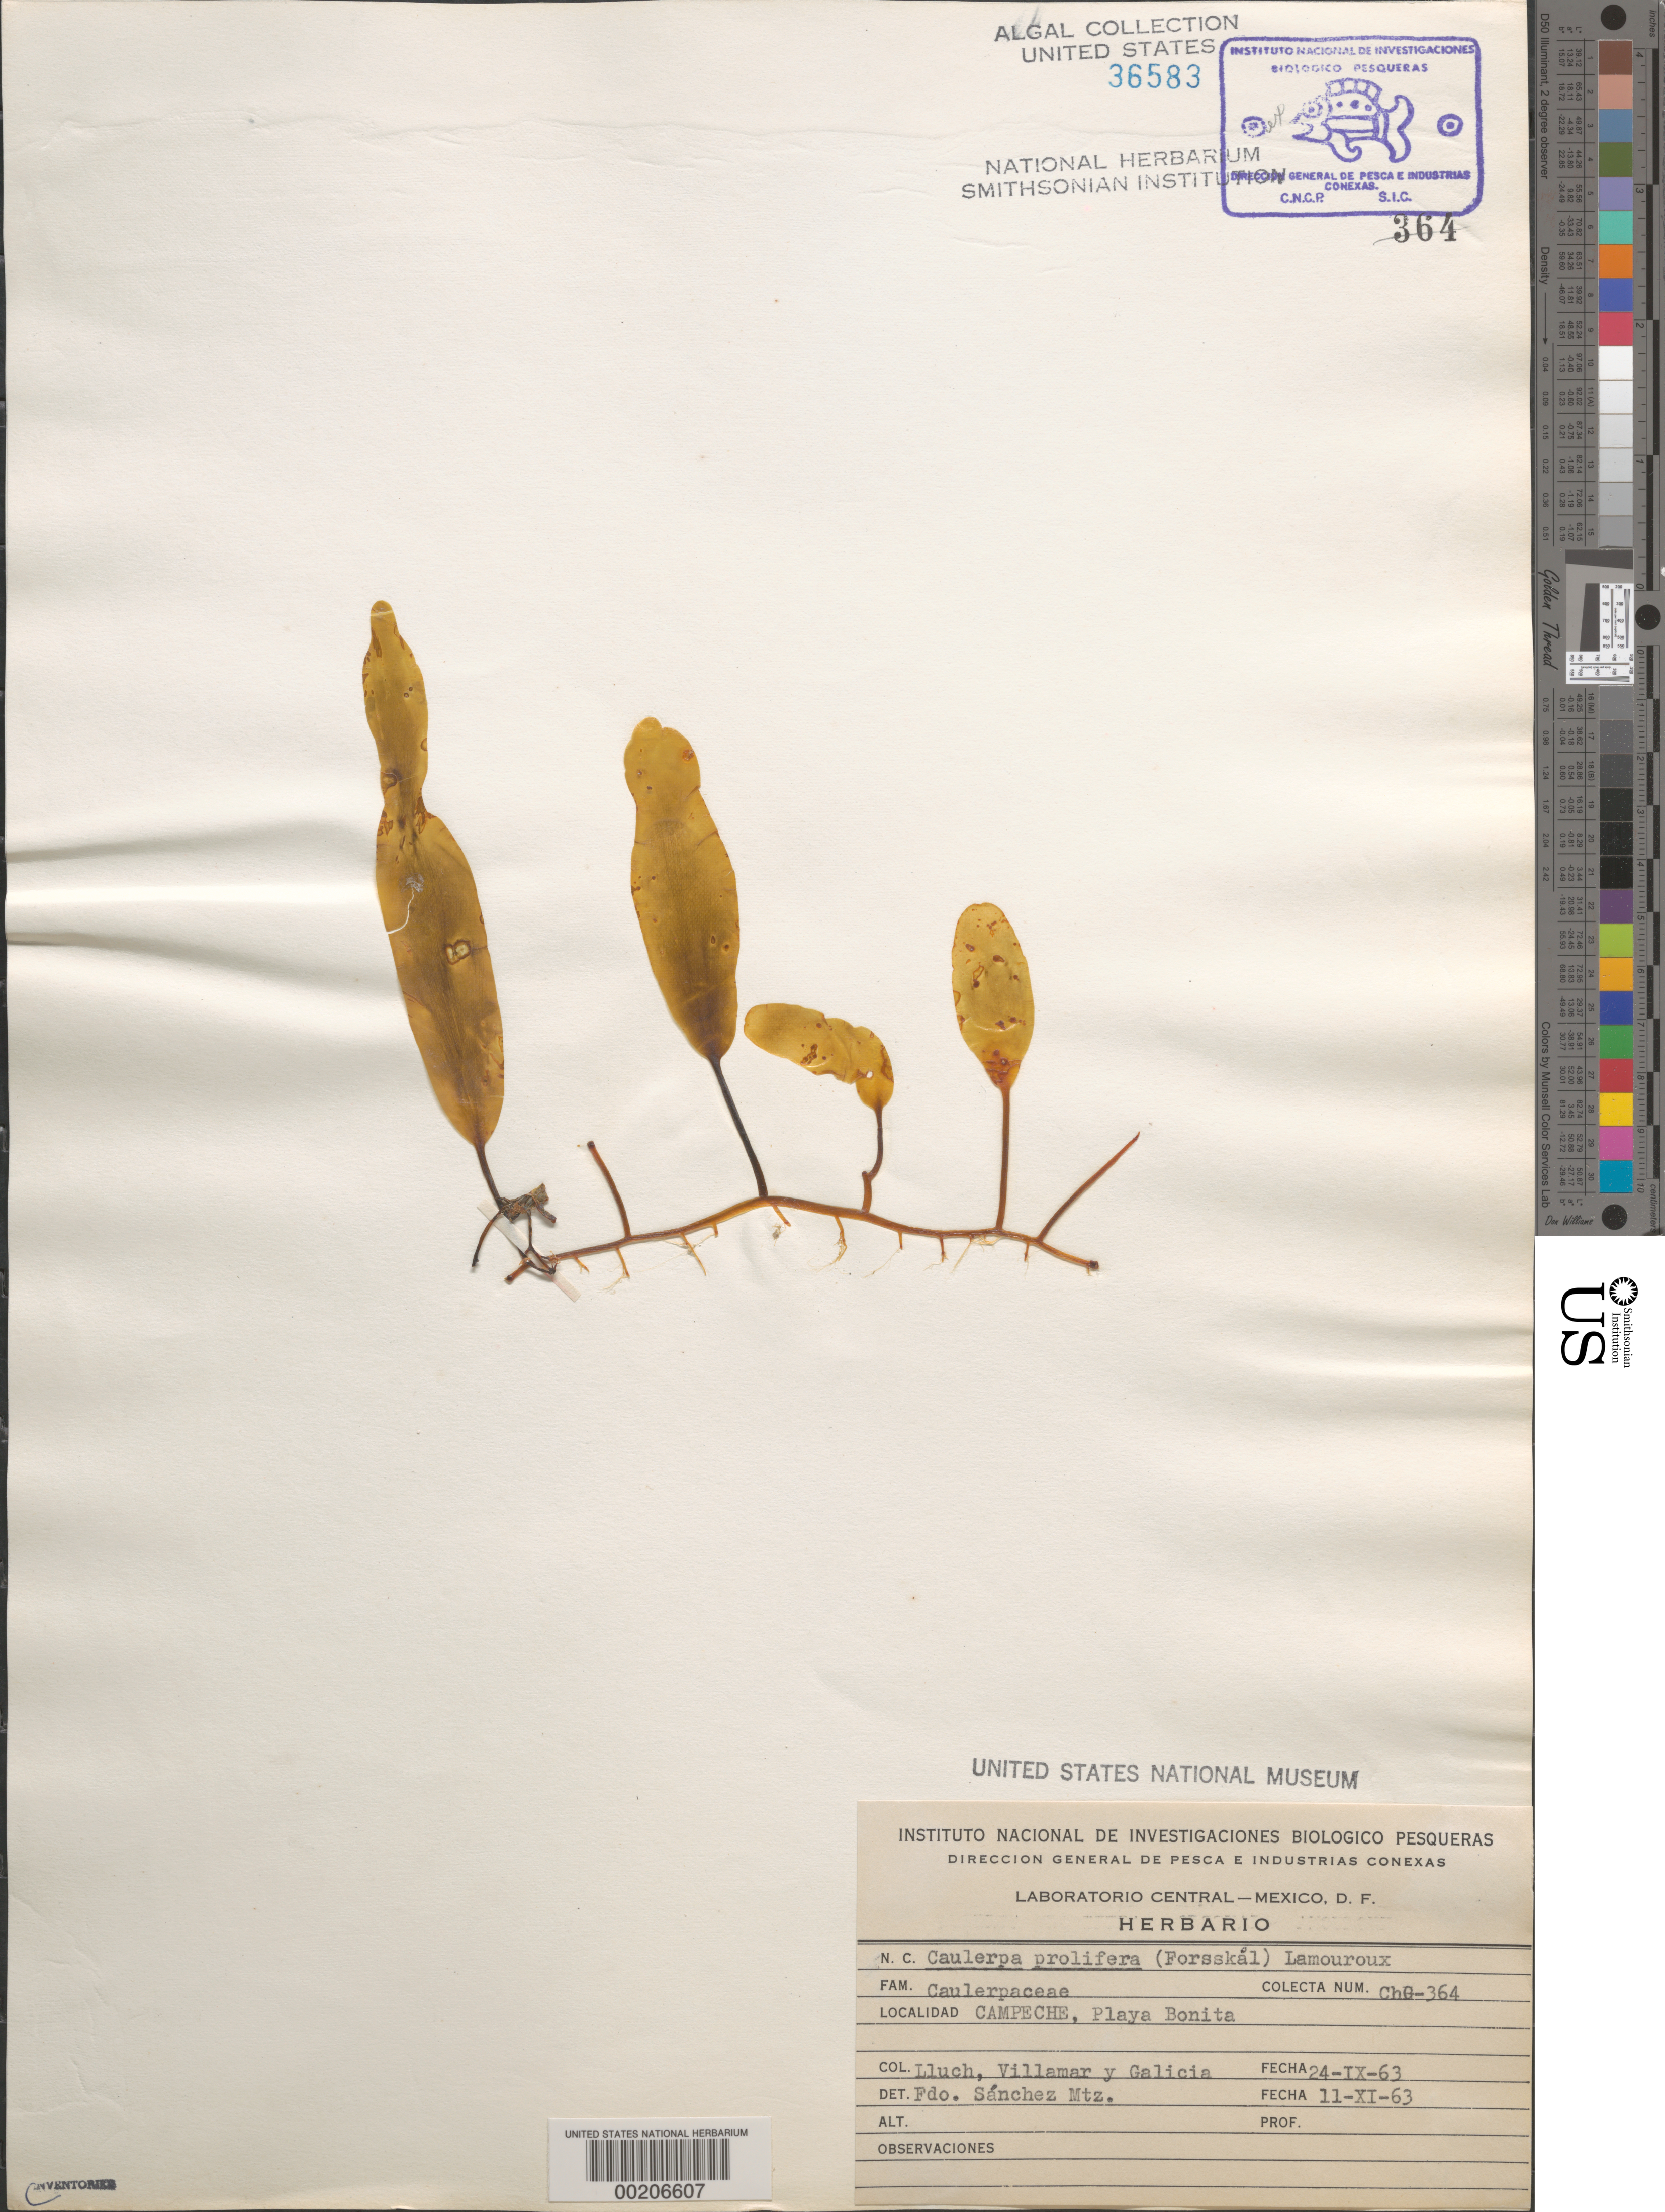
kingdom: Plantae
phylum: Chlorophyta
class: Ulvophyceae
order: Bryopsidales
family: Caulerpaceae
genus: Caulerpa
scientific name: Caulerpa prolifera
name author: (Forssk.) J.V.Lamouroux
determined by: Sanchez Mtz., F.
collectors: D. Lluch, A. Villamar & -. Galicia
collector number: Chg-364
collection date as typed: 24 Sep 1963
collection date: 1963-09-24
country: Mexico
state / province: Campeche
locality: Playa Bonita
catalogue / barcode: US 36583